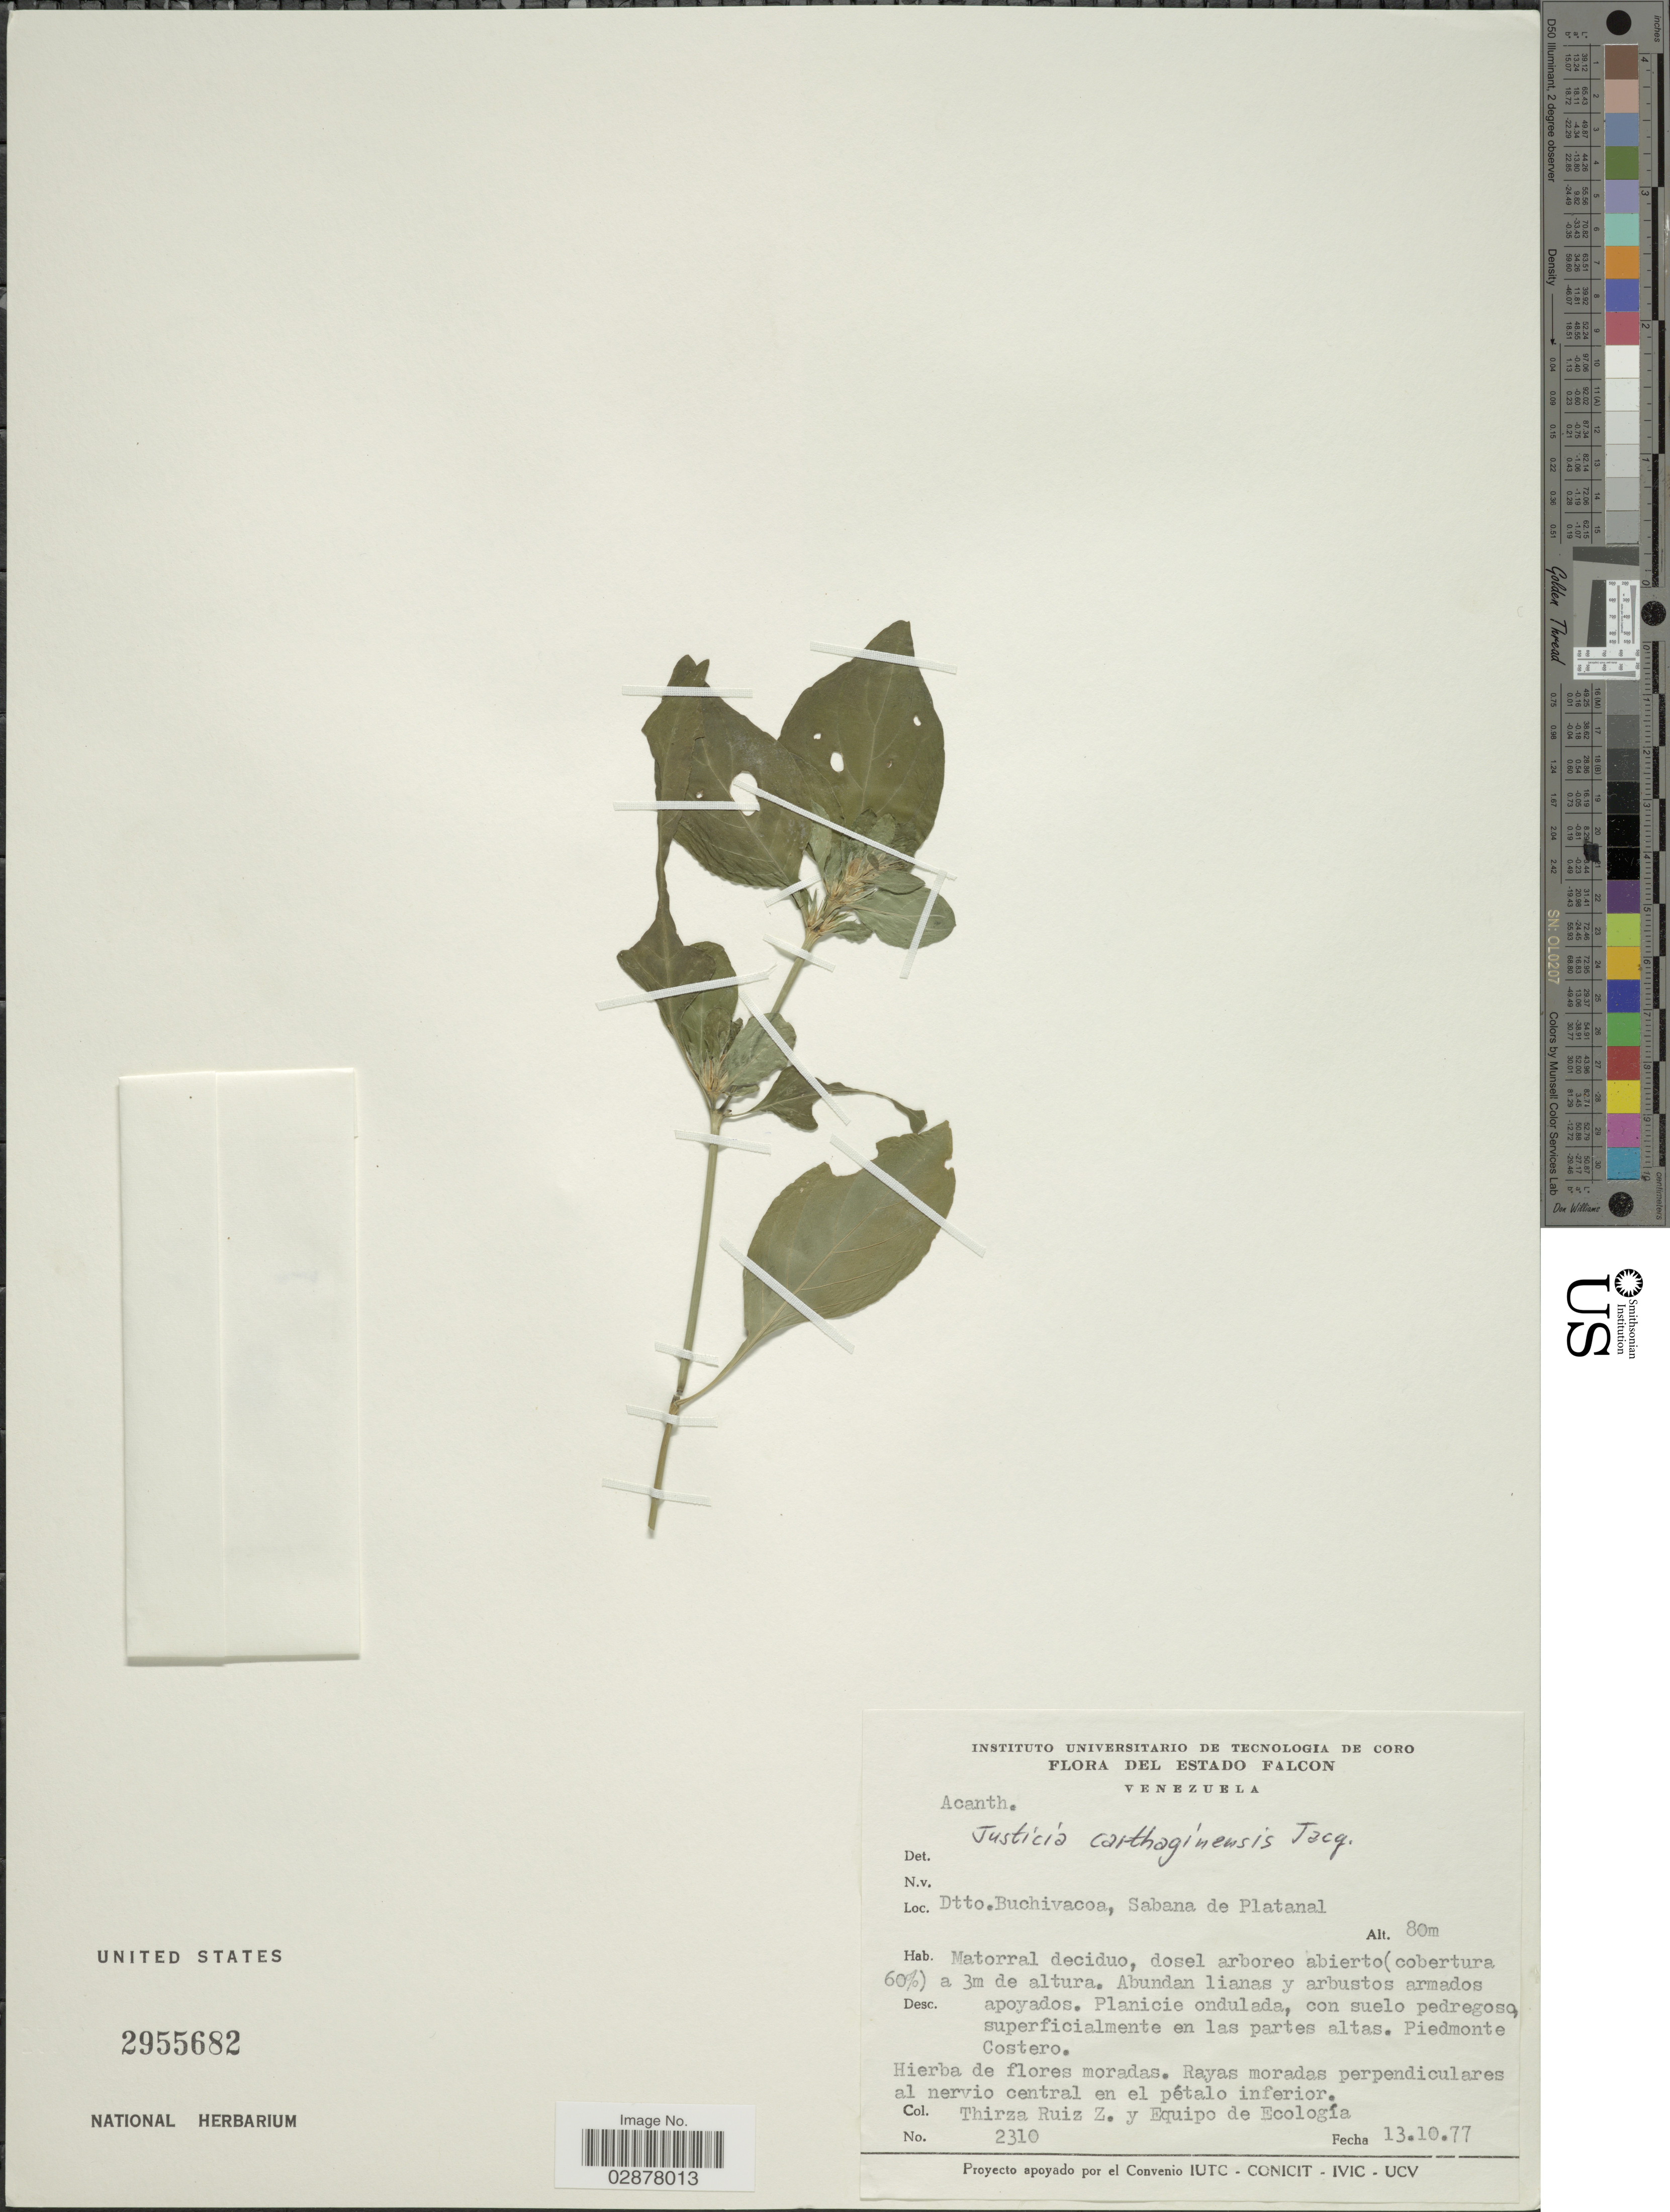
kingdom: Plantae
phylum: Tracheophyta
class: Magnoliopsida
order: Lamiales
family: Acanthaceae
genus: Justicia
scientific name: Justicia carthaginensis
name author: Jacq.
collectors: T. Ruíz & Eq. Ecologia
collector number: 2310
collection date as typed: Transcribed d/m/y: 13/10/77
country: Venezuela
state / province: Falcón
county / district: Buchivacoa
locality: Dtto. Buchivacoa, Sabana de Platanal.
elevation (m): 80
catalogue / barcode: US 2955682